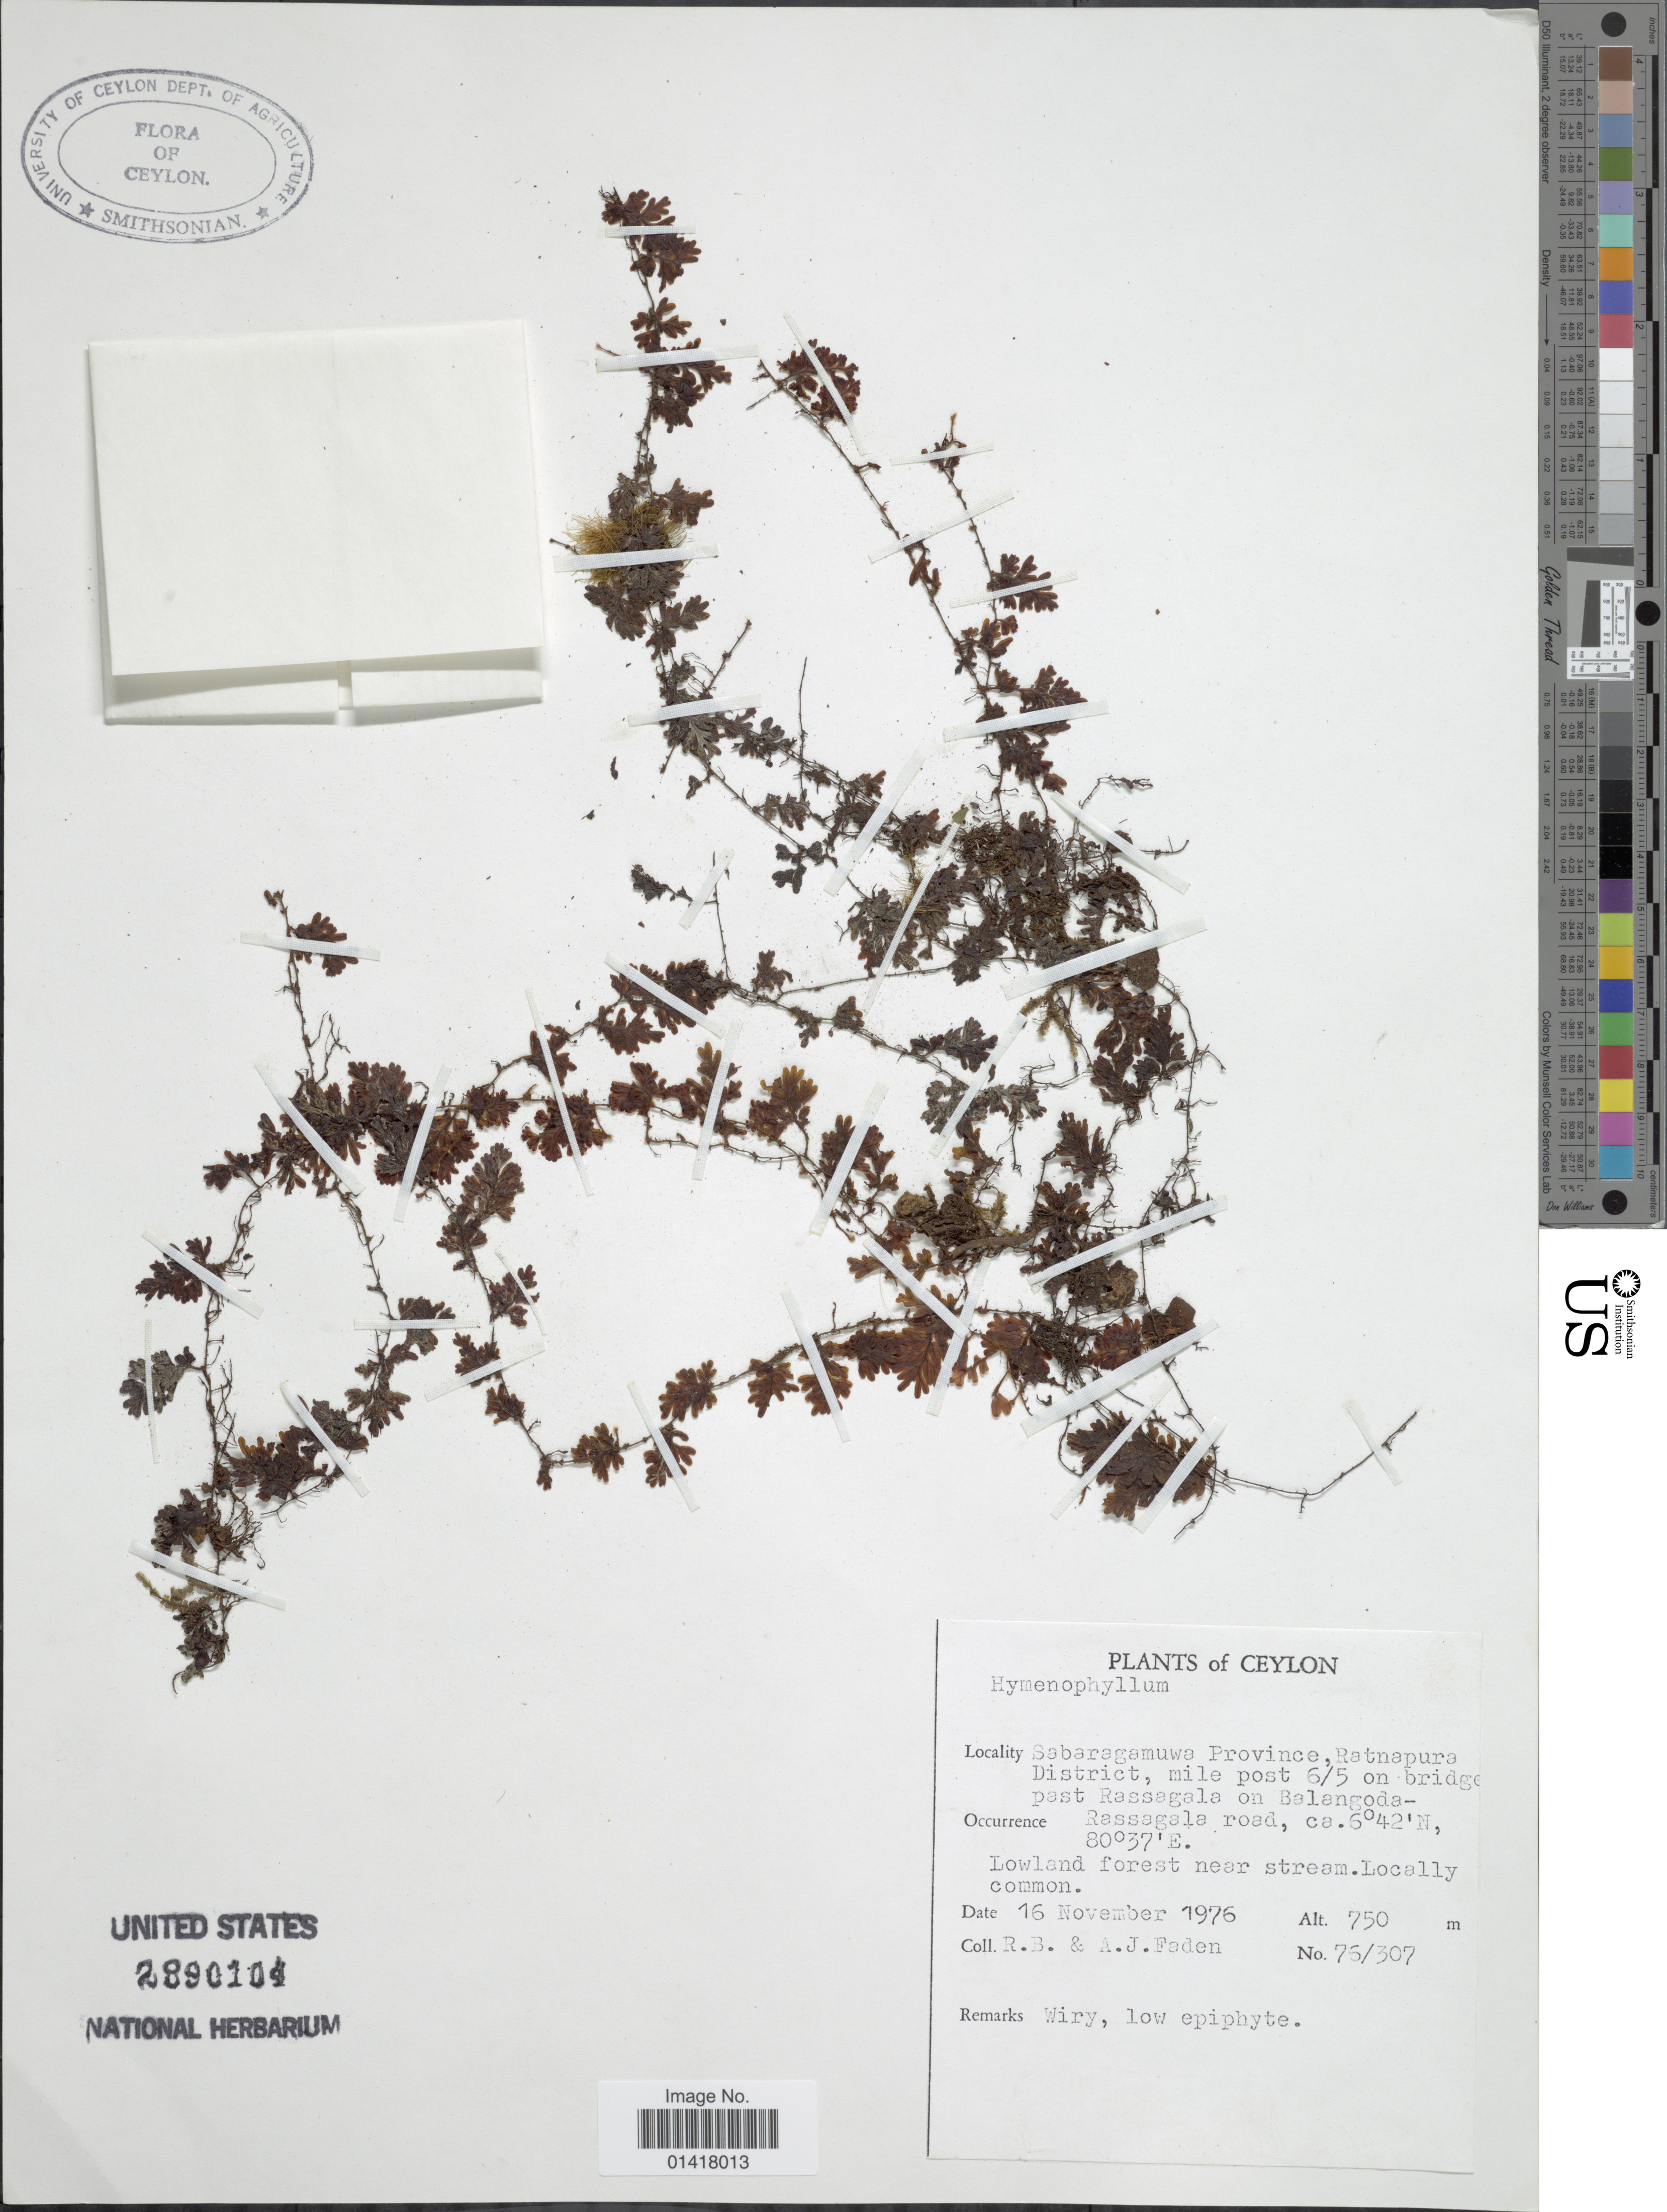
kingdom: Plantae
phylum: Tracheophyta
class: Polypodiopsida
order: Hymenophyllales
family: Hymenophyllaceae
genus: Hymenophyllum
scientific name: Hymenophyllum sp.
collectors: R. B. Faden & A. J. Faden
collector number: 76/307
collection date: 1976-11-16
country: Sri Lanka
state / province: Sabaragamuwa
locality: Ratnapura District, nile post 6/5 on bridge past Rassagala on Balangoda. Rassagala road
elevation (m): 750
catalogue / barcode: US 2890104